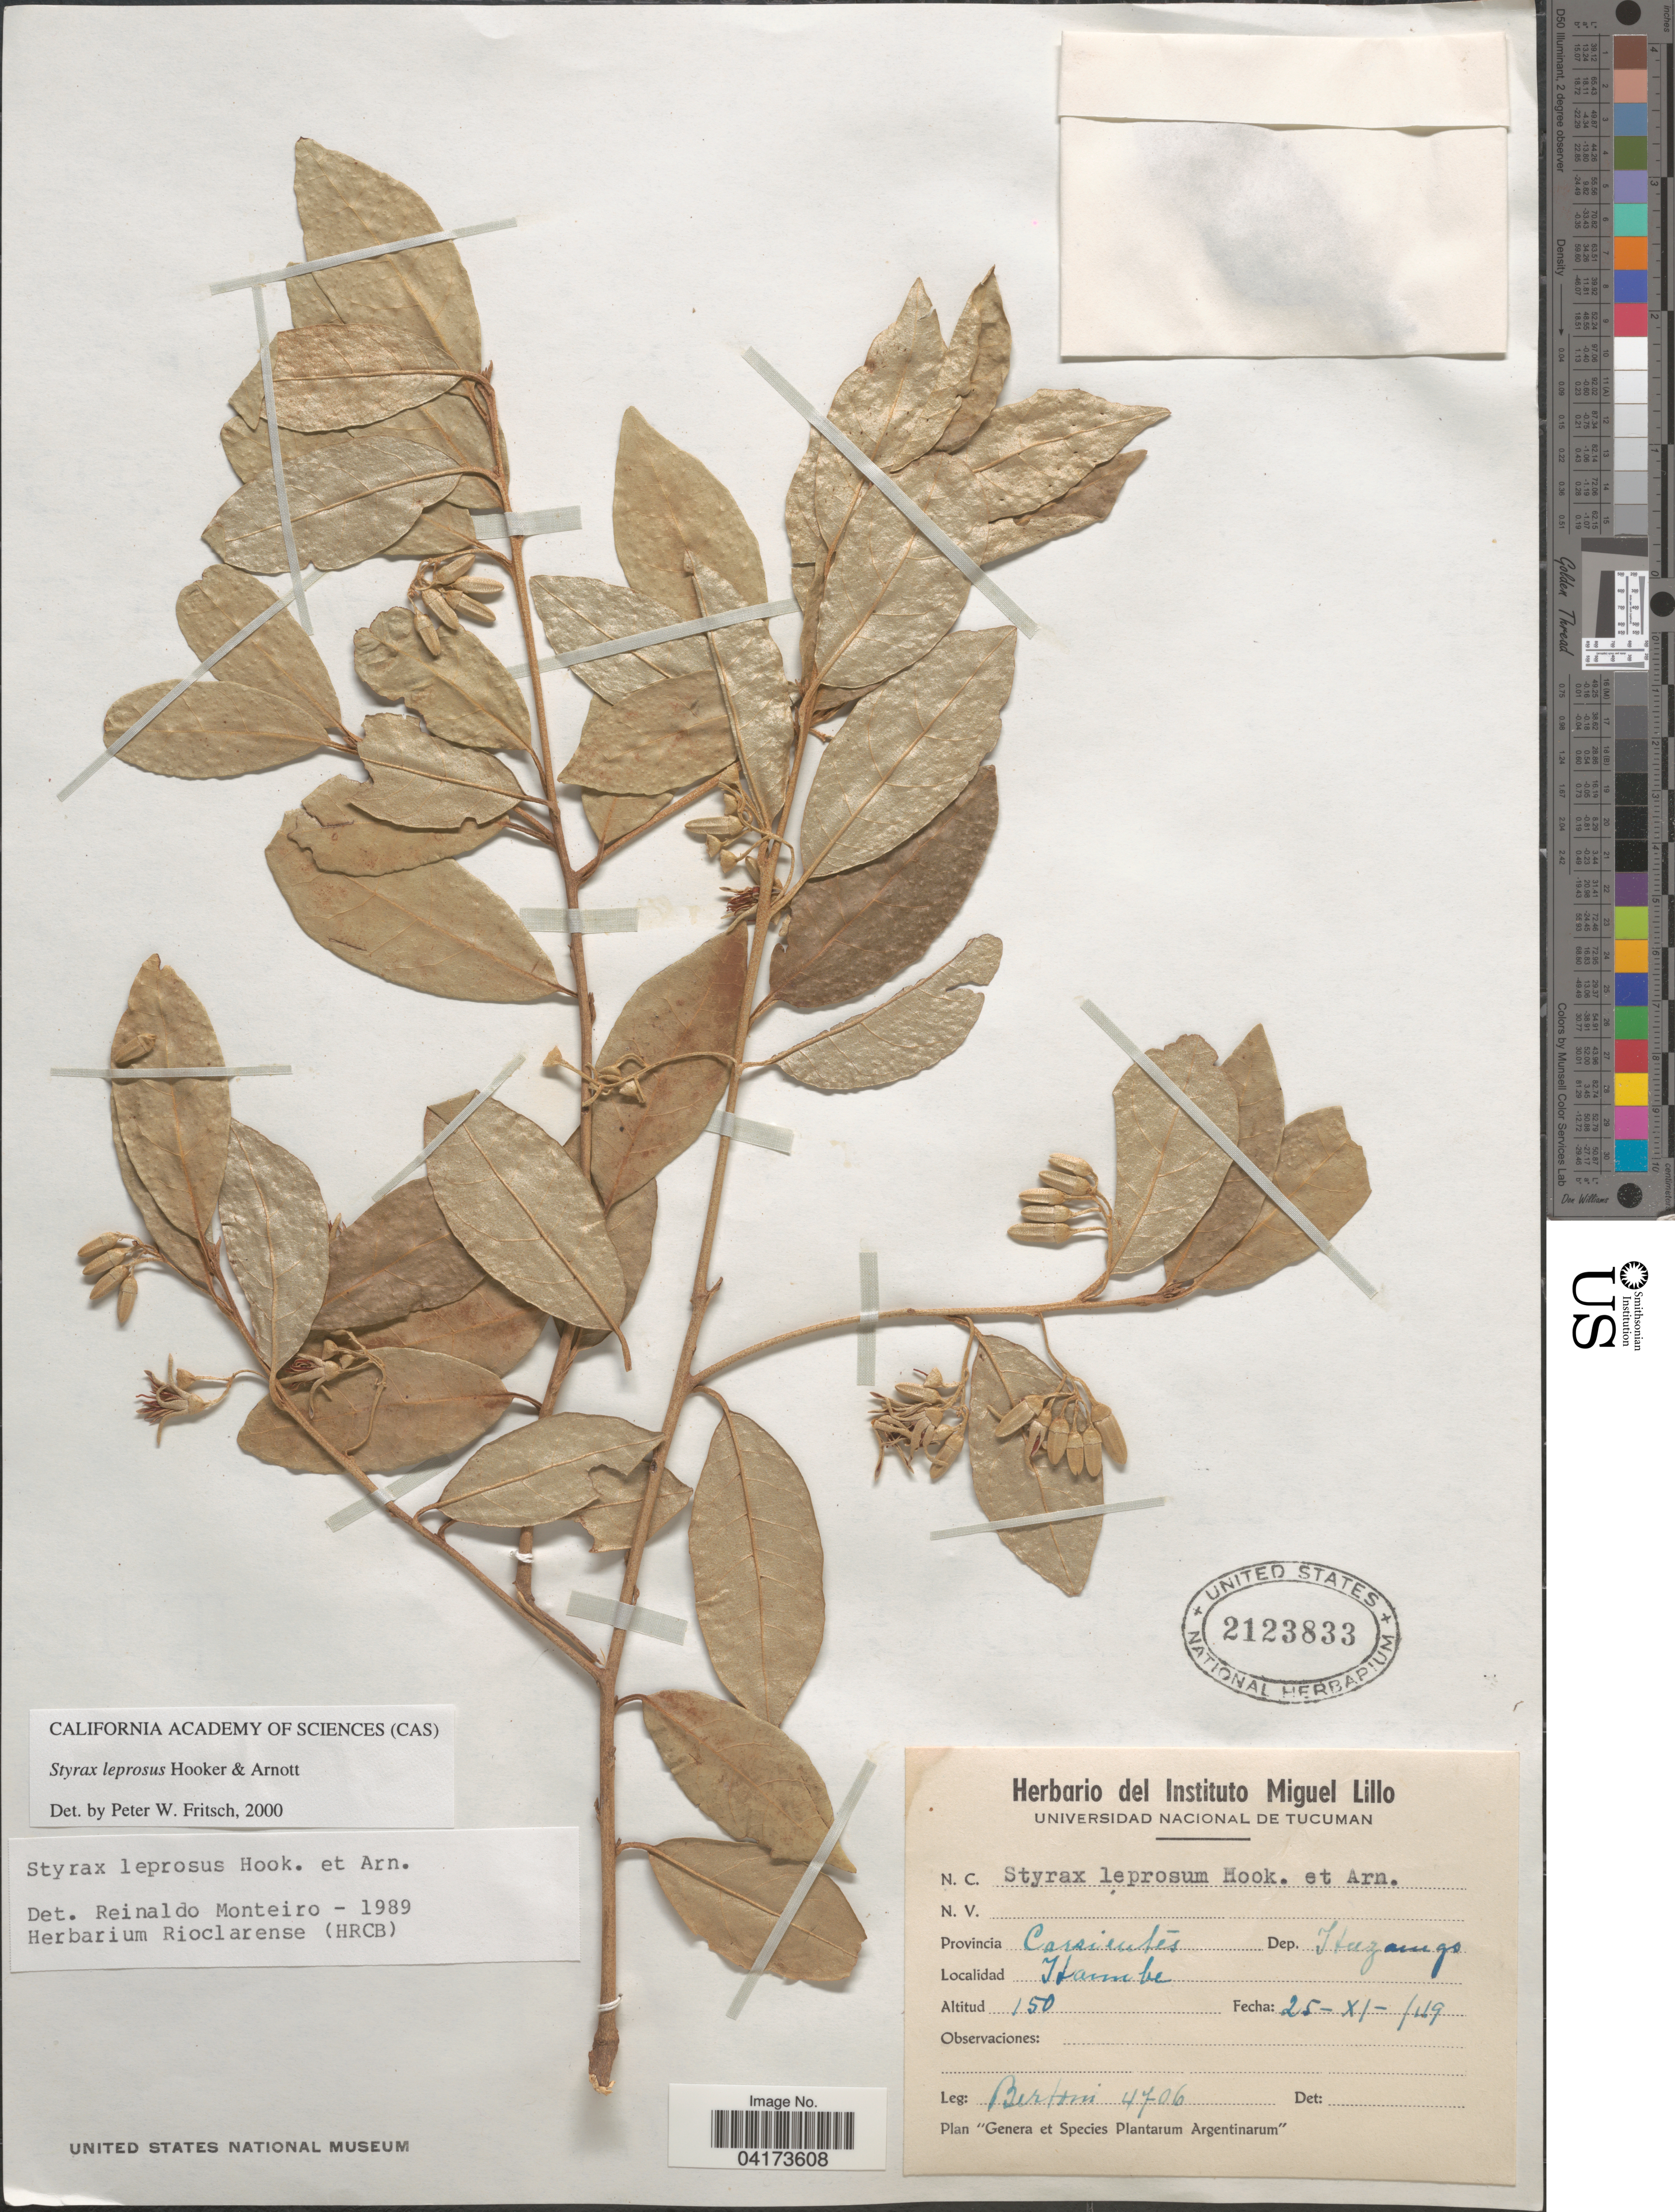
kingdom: Plantae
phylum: Tracheophyta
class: Magnoliopsida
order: Ericales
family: Styracaceae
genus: Styrax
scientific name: Styrax leprosus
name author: Hook. & Arn.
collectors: -- Bertoni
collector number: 4706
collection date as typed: Transcribed d/m/y: 25/11/49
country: Argentina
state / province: Corrientes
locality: Dep. Itazango. Itaimbe.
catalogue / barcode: US 2123833